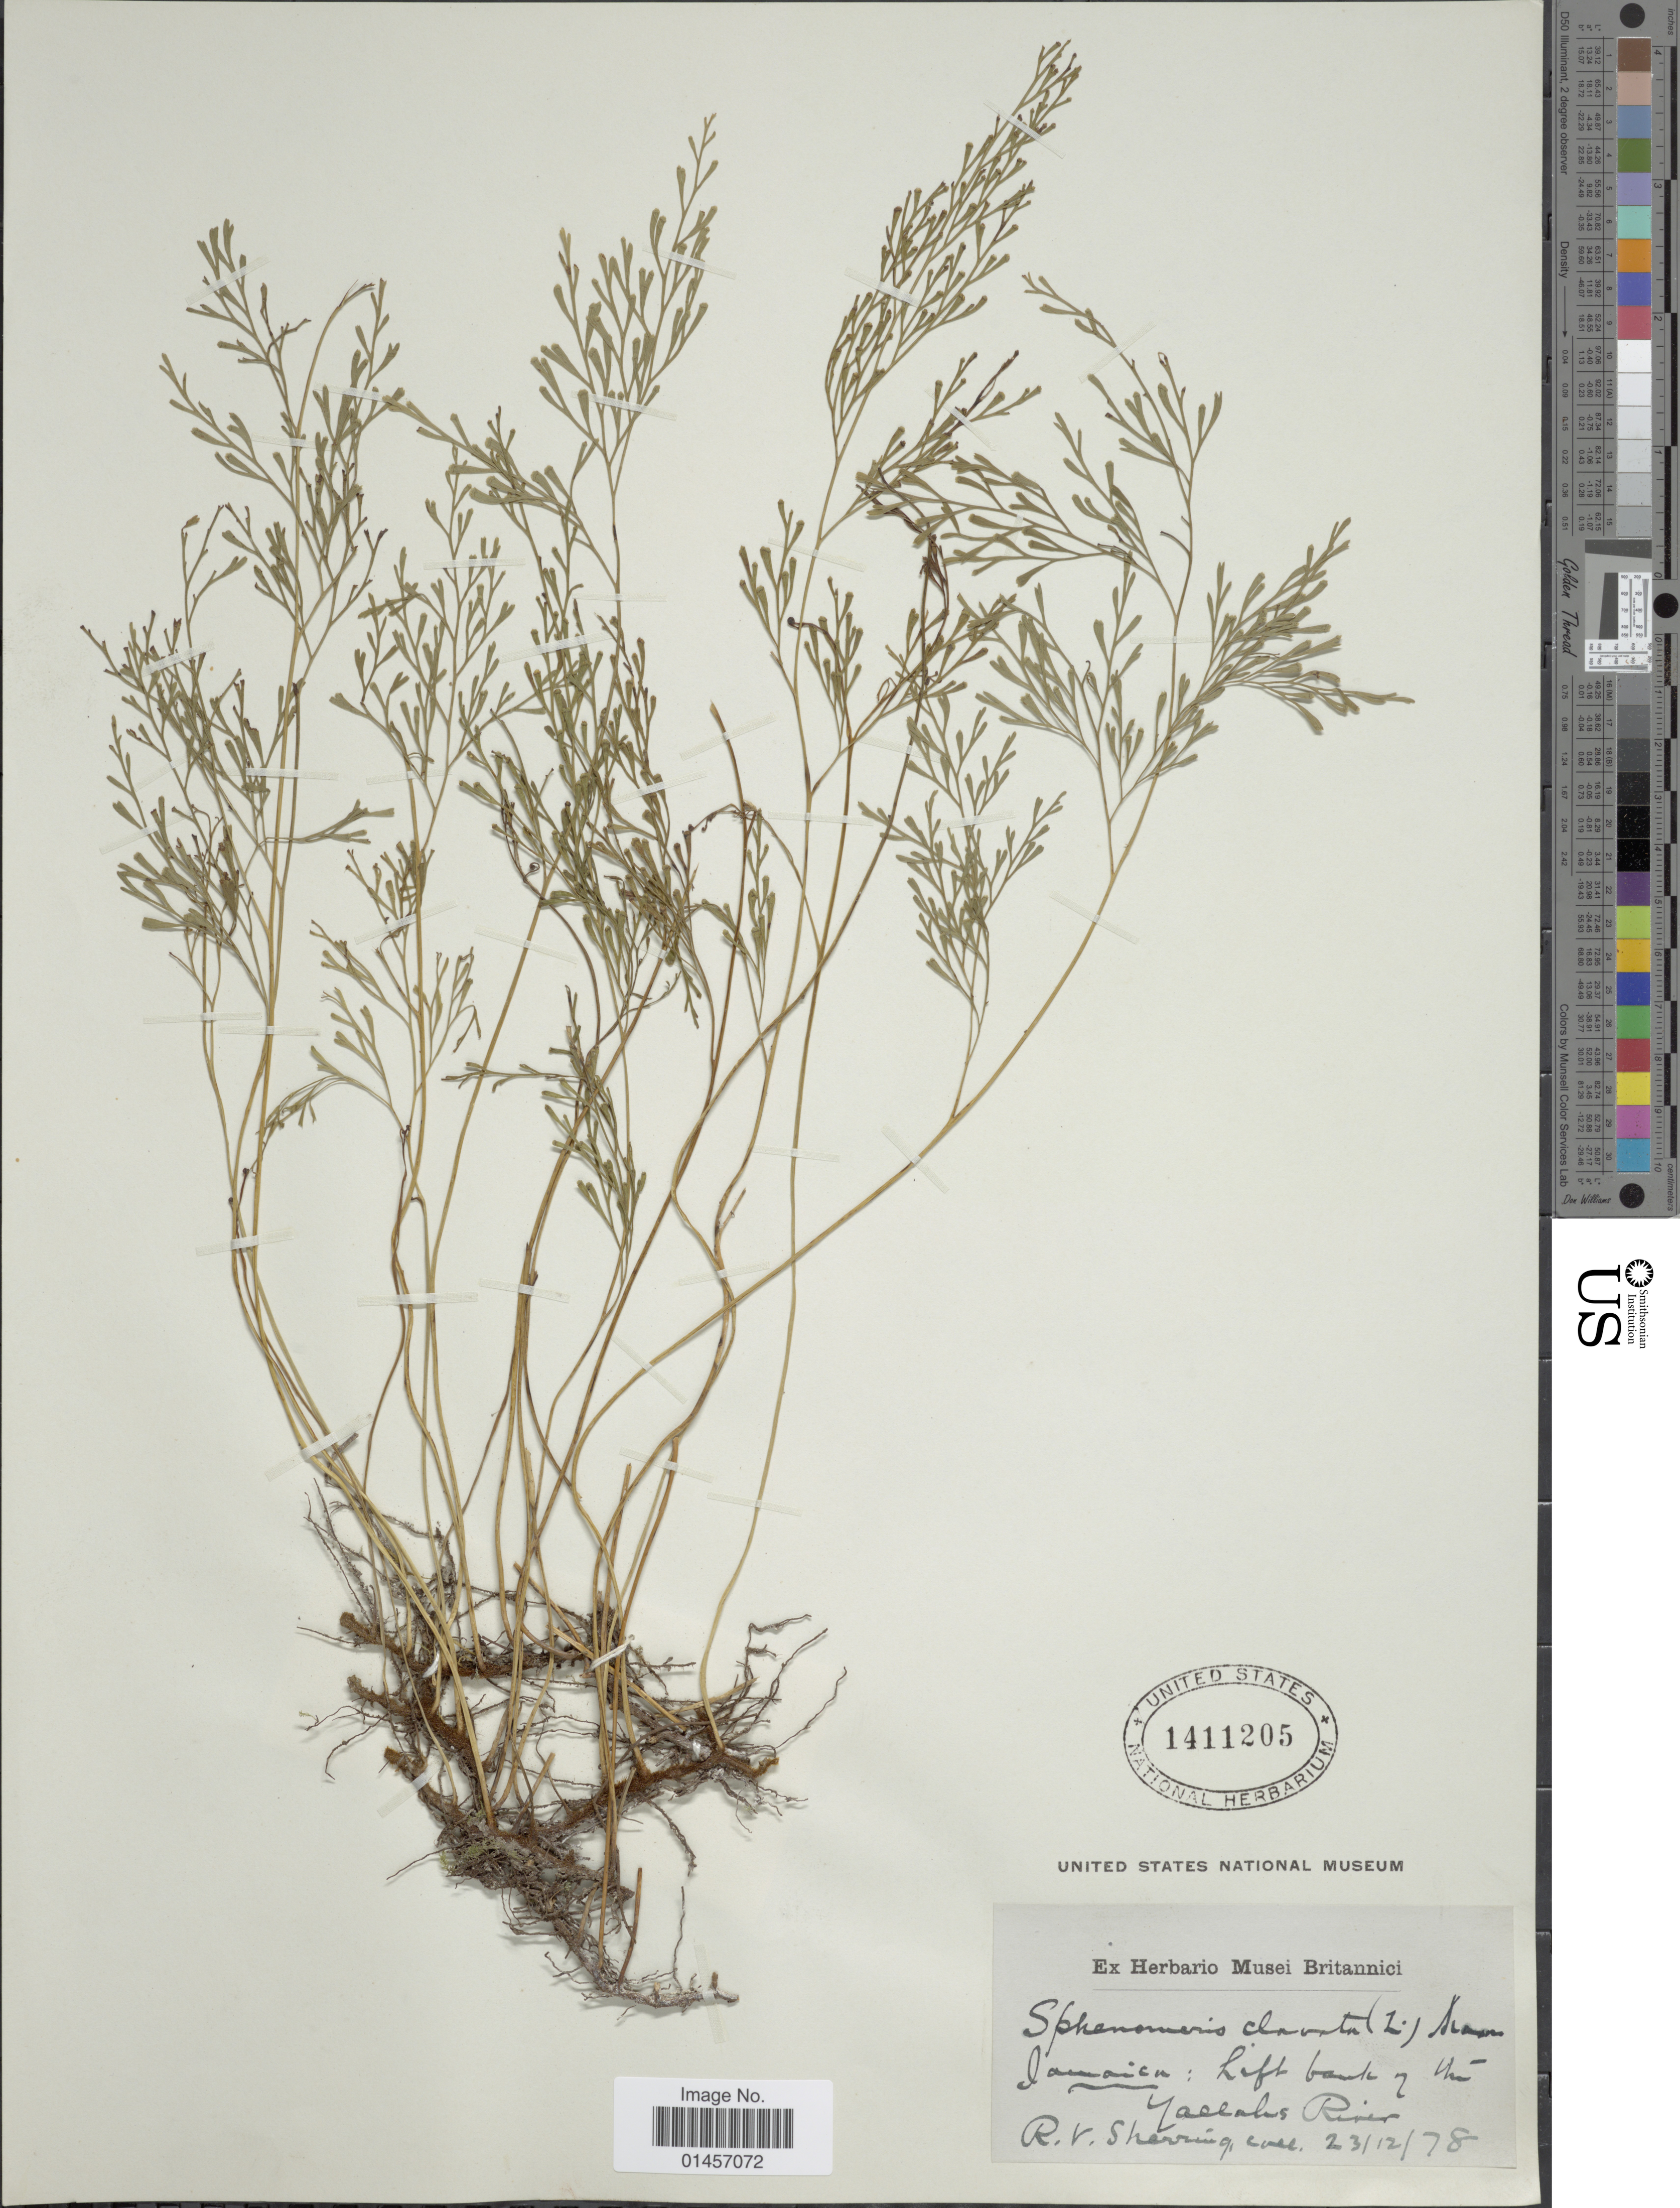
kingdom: Plantae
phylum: Tracheophyta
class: Polypodiopsida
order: Polypodiales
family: Lindsaeaceae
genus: Sphenomeris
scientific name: Sphenomeris clavata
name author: (L.) Maxon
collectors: R. Sherring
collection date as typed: Transcribed d/m/y: 23/12/78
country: Jamaica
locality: Jamaica, Left bank of the Yallahs River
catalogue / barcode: US 1411205